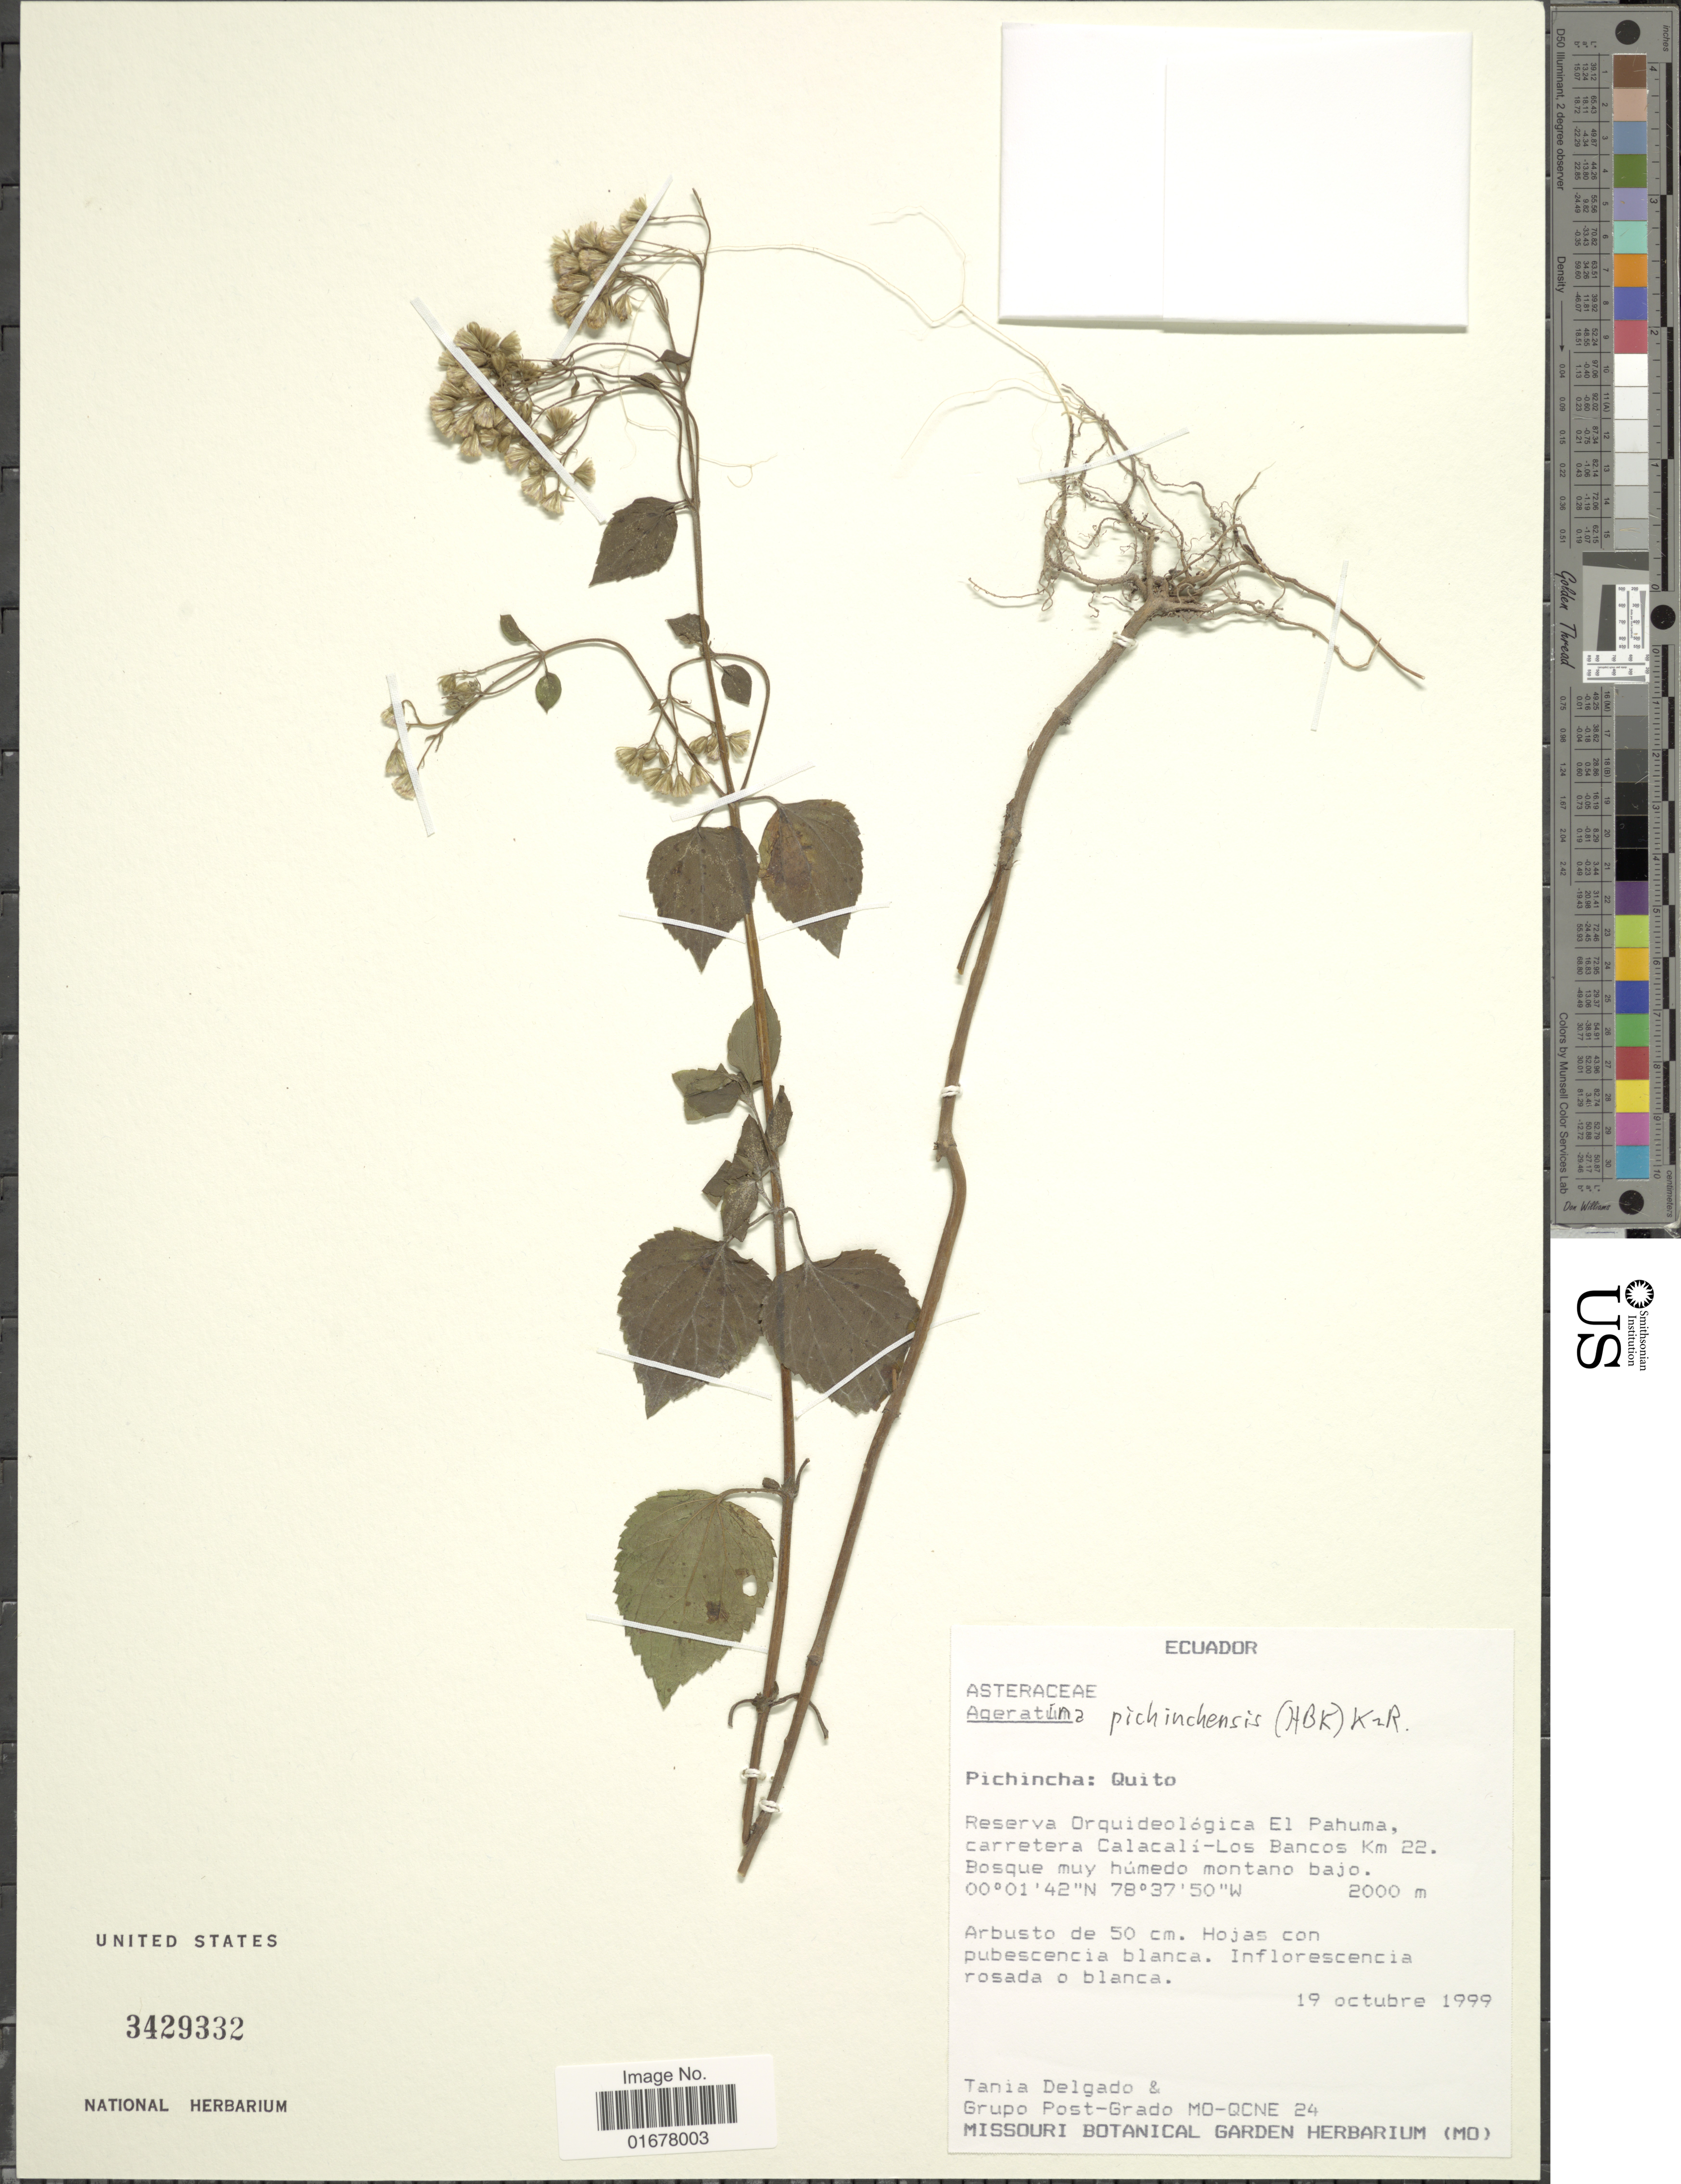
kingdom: Plantae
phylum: Tracheophyta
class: Magnoliopsida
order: Asterales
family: Asteraceae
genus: Ageratina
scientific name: Ageratina pichinchensis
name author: (Kunth) R.M. King & H. Rob.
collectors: T. Delgado & Grupo Post-Grado MO-QCNE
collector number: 24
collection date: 1999-10-19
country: Ecuador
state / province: Pichincha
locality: Pichincha: Quito, Reserva Orquideologica El Pahuma, carretera Calacali-Los Bancos Km 22, Bosque muy humedo lmontano bajo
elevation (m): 2000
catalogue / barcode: US 3429332